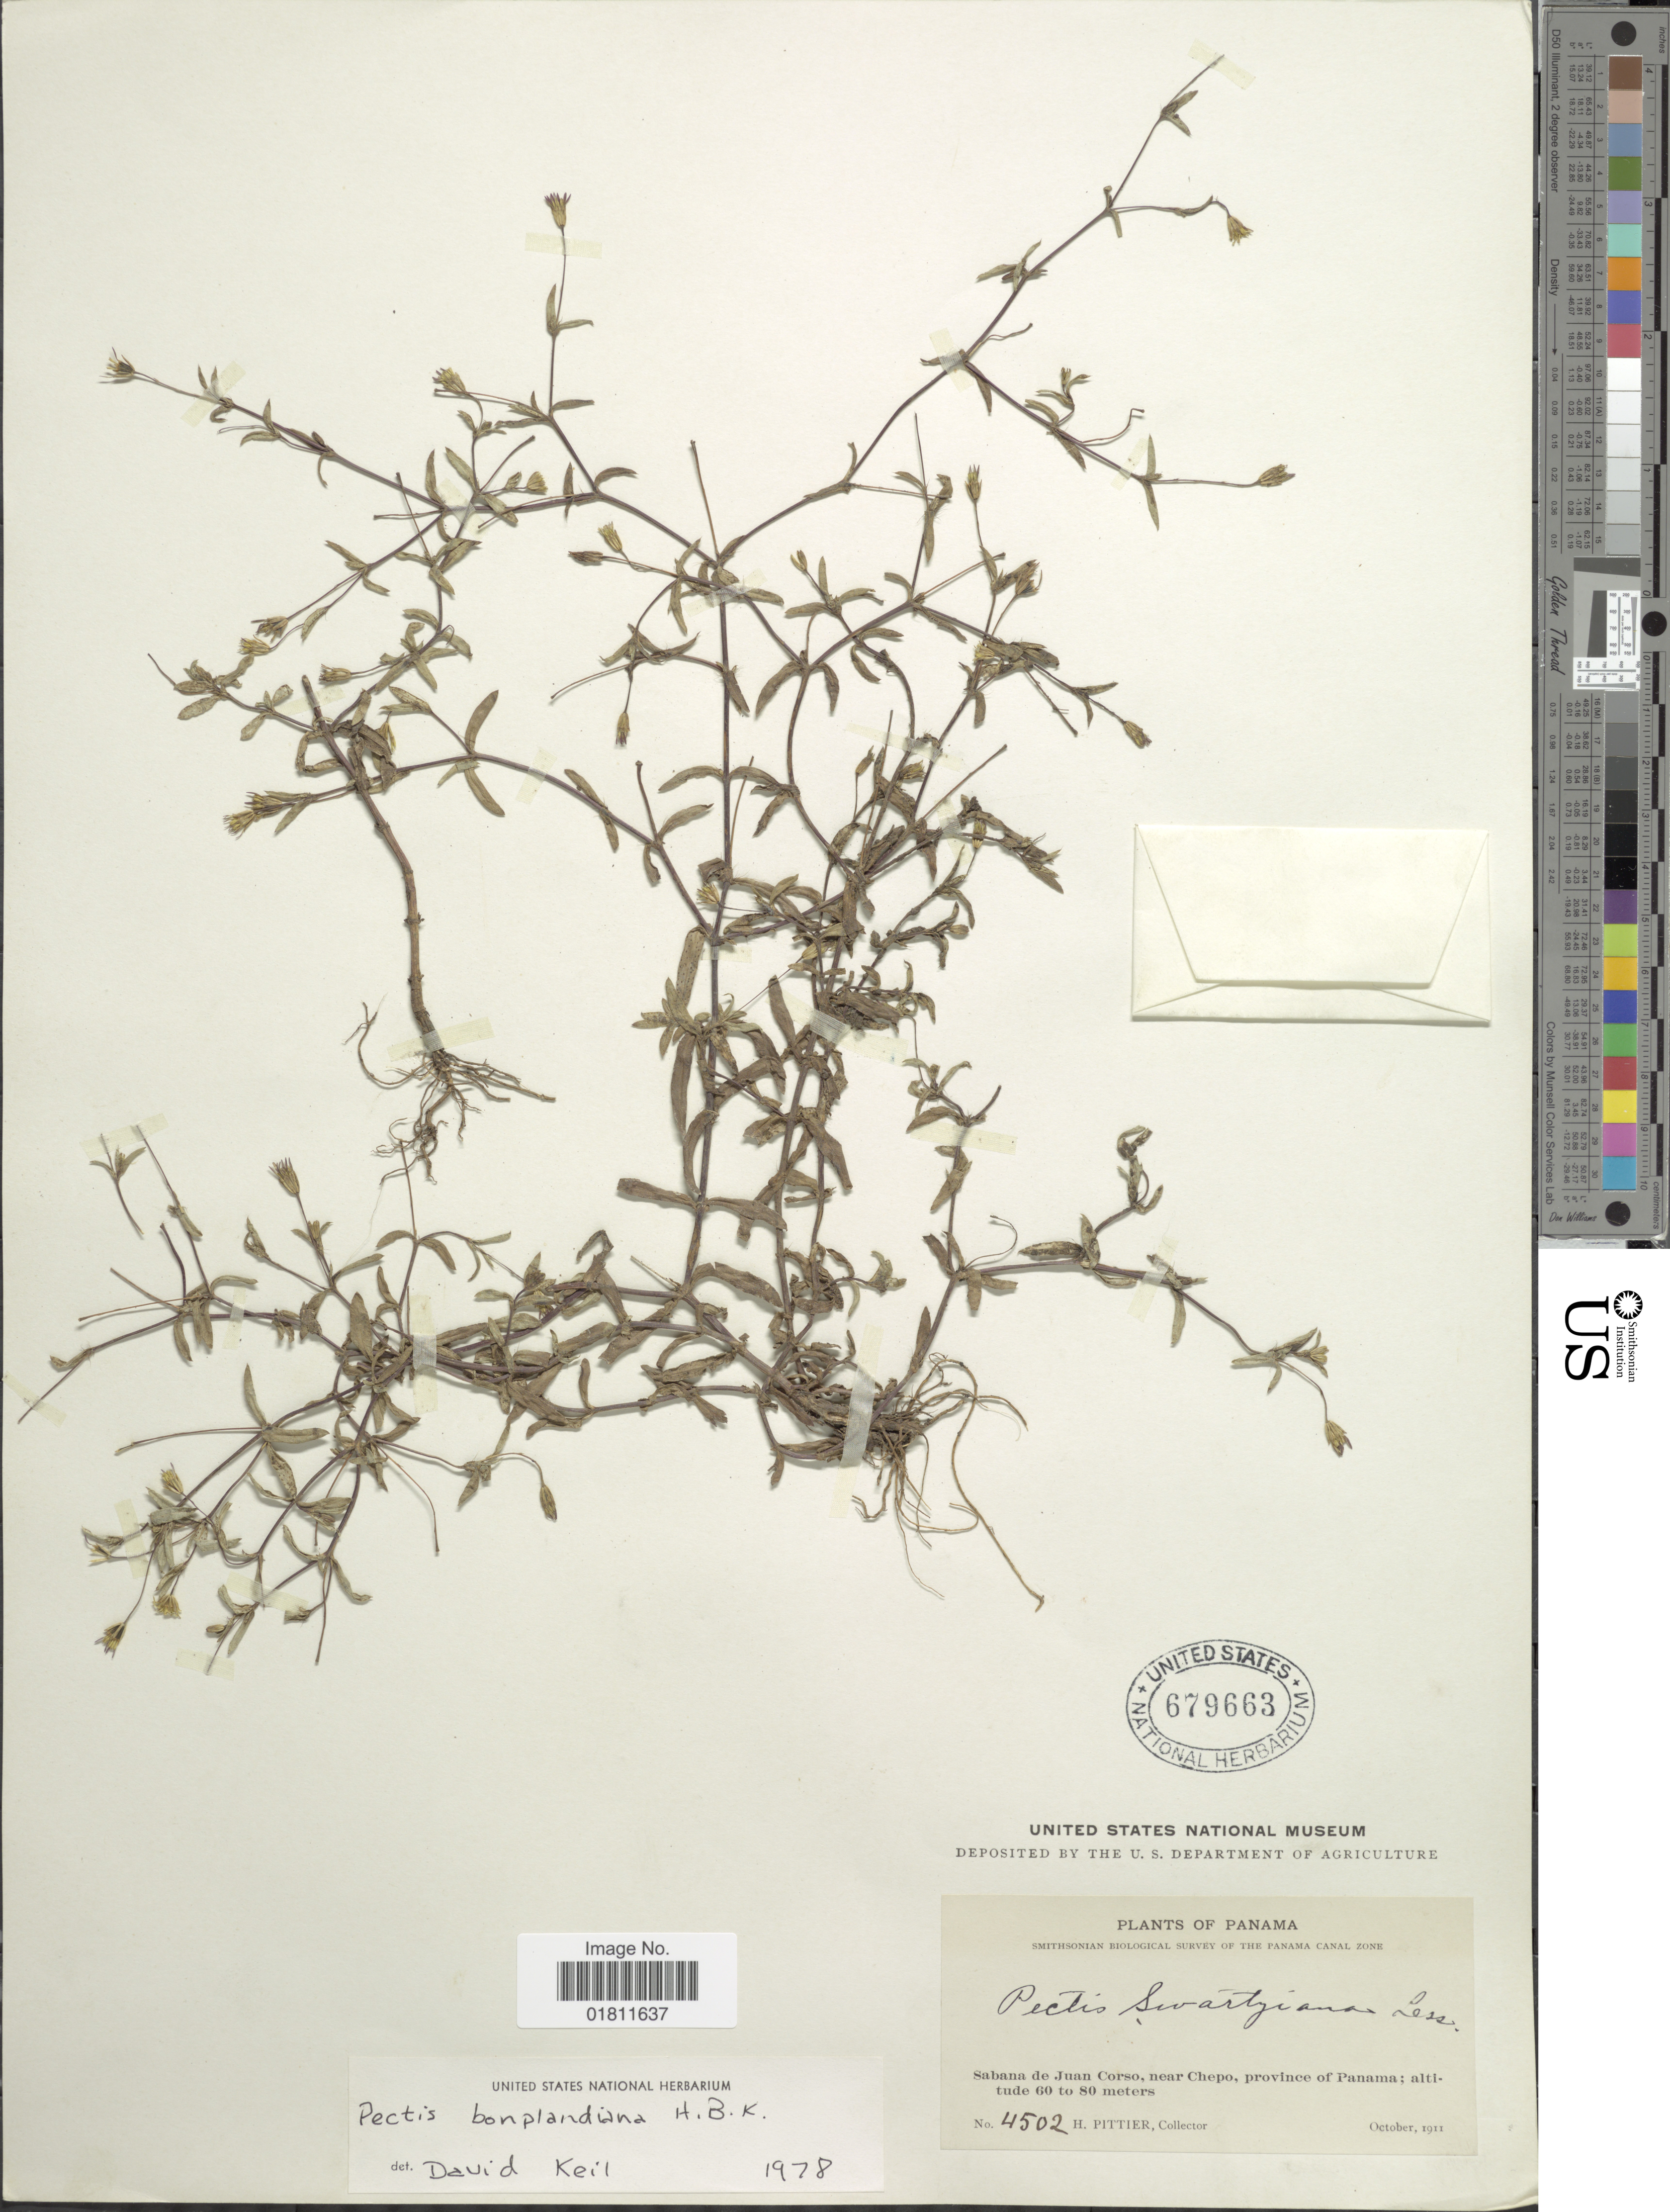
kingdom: Plantae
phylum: Tracheophyta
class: Magnoliopsida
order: Asterales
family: Asteraceae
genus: Pectis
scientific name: Pectis bonplandiana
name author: Kunth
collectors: H. F. Pittier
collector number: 4502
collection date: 1911-10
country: Panama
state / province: Panamá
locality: Sabana de Juan Corso, near Chepo, province of Panama.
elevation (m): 60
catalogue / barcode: US 679663